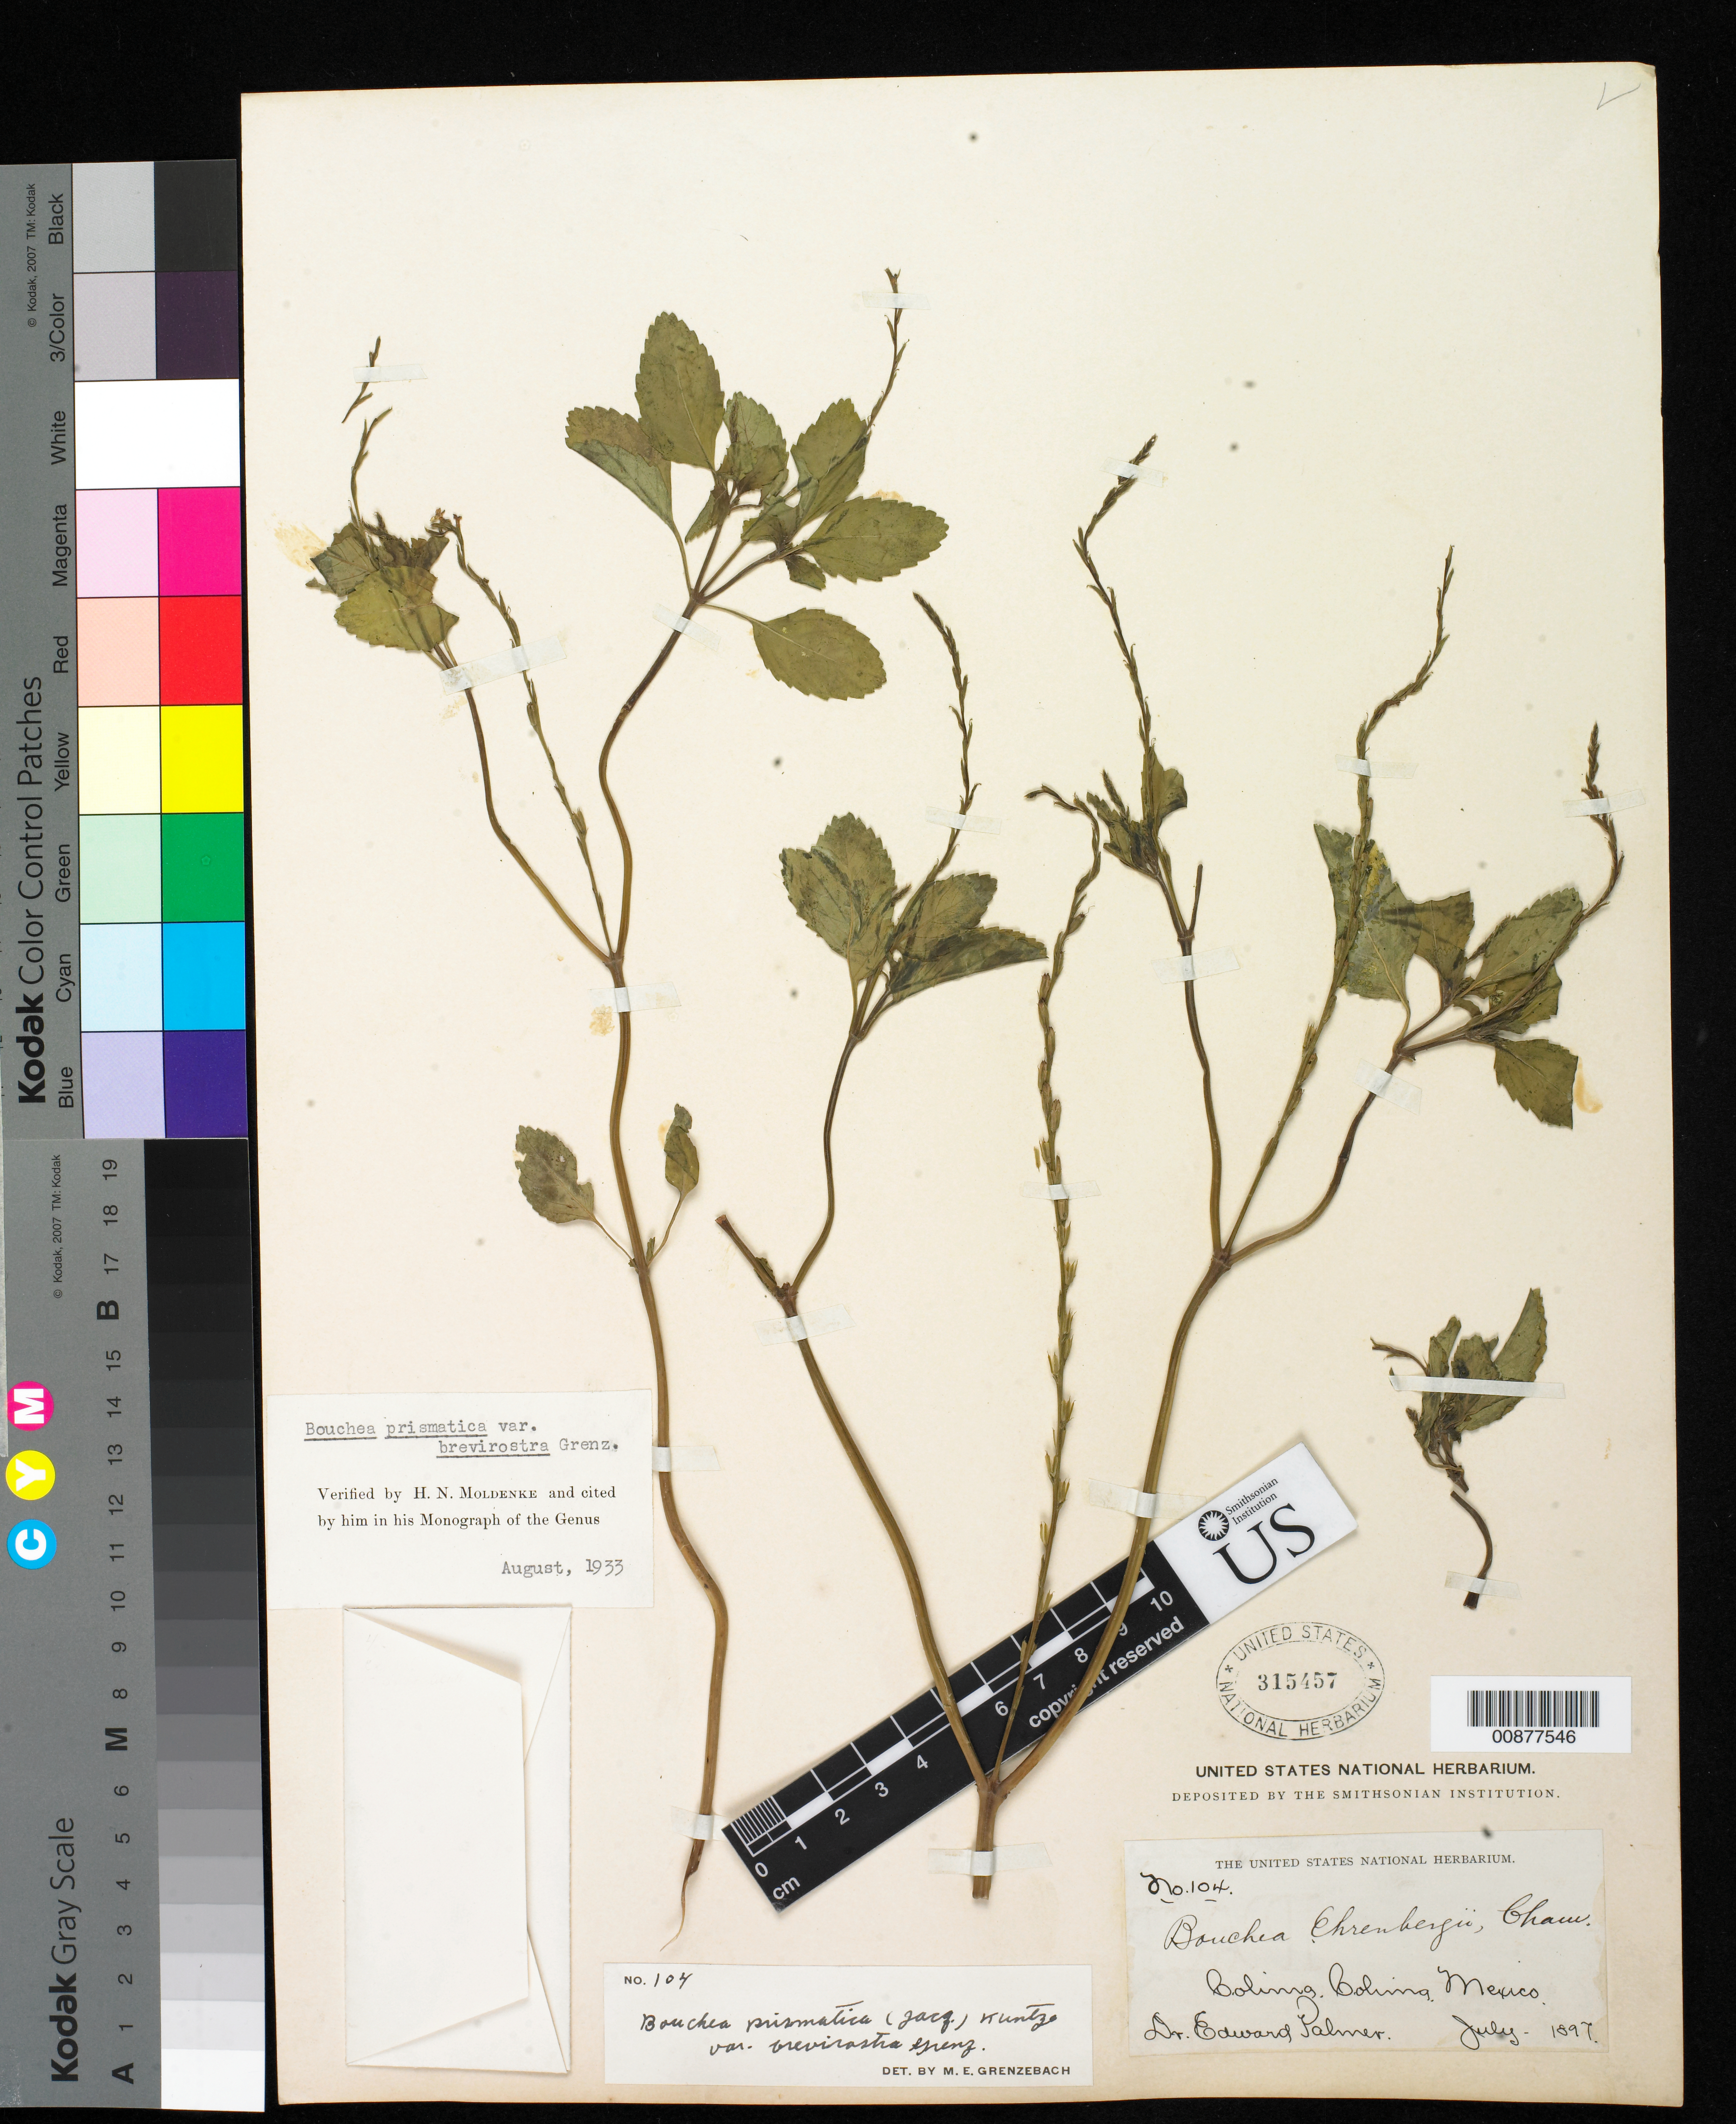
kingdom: Plantae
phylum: Tracheophyta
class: Magnoliopsida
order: Lamiales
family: Verbenaceae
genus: Bouchea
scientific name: Bouchea prismatica var. brevirostra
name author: Grenzeb.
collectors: E. Palmer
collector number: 104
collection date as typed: Jul 1897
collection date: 1897-07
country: Mexico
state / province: Colima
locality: Colima, Colima.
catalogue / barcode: US 315457